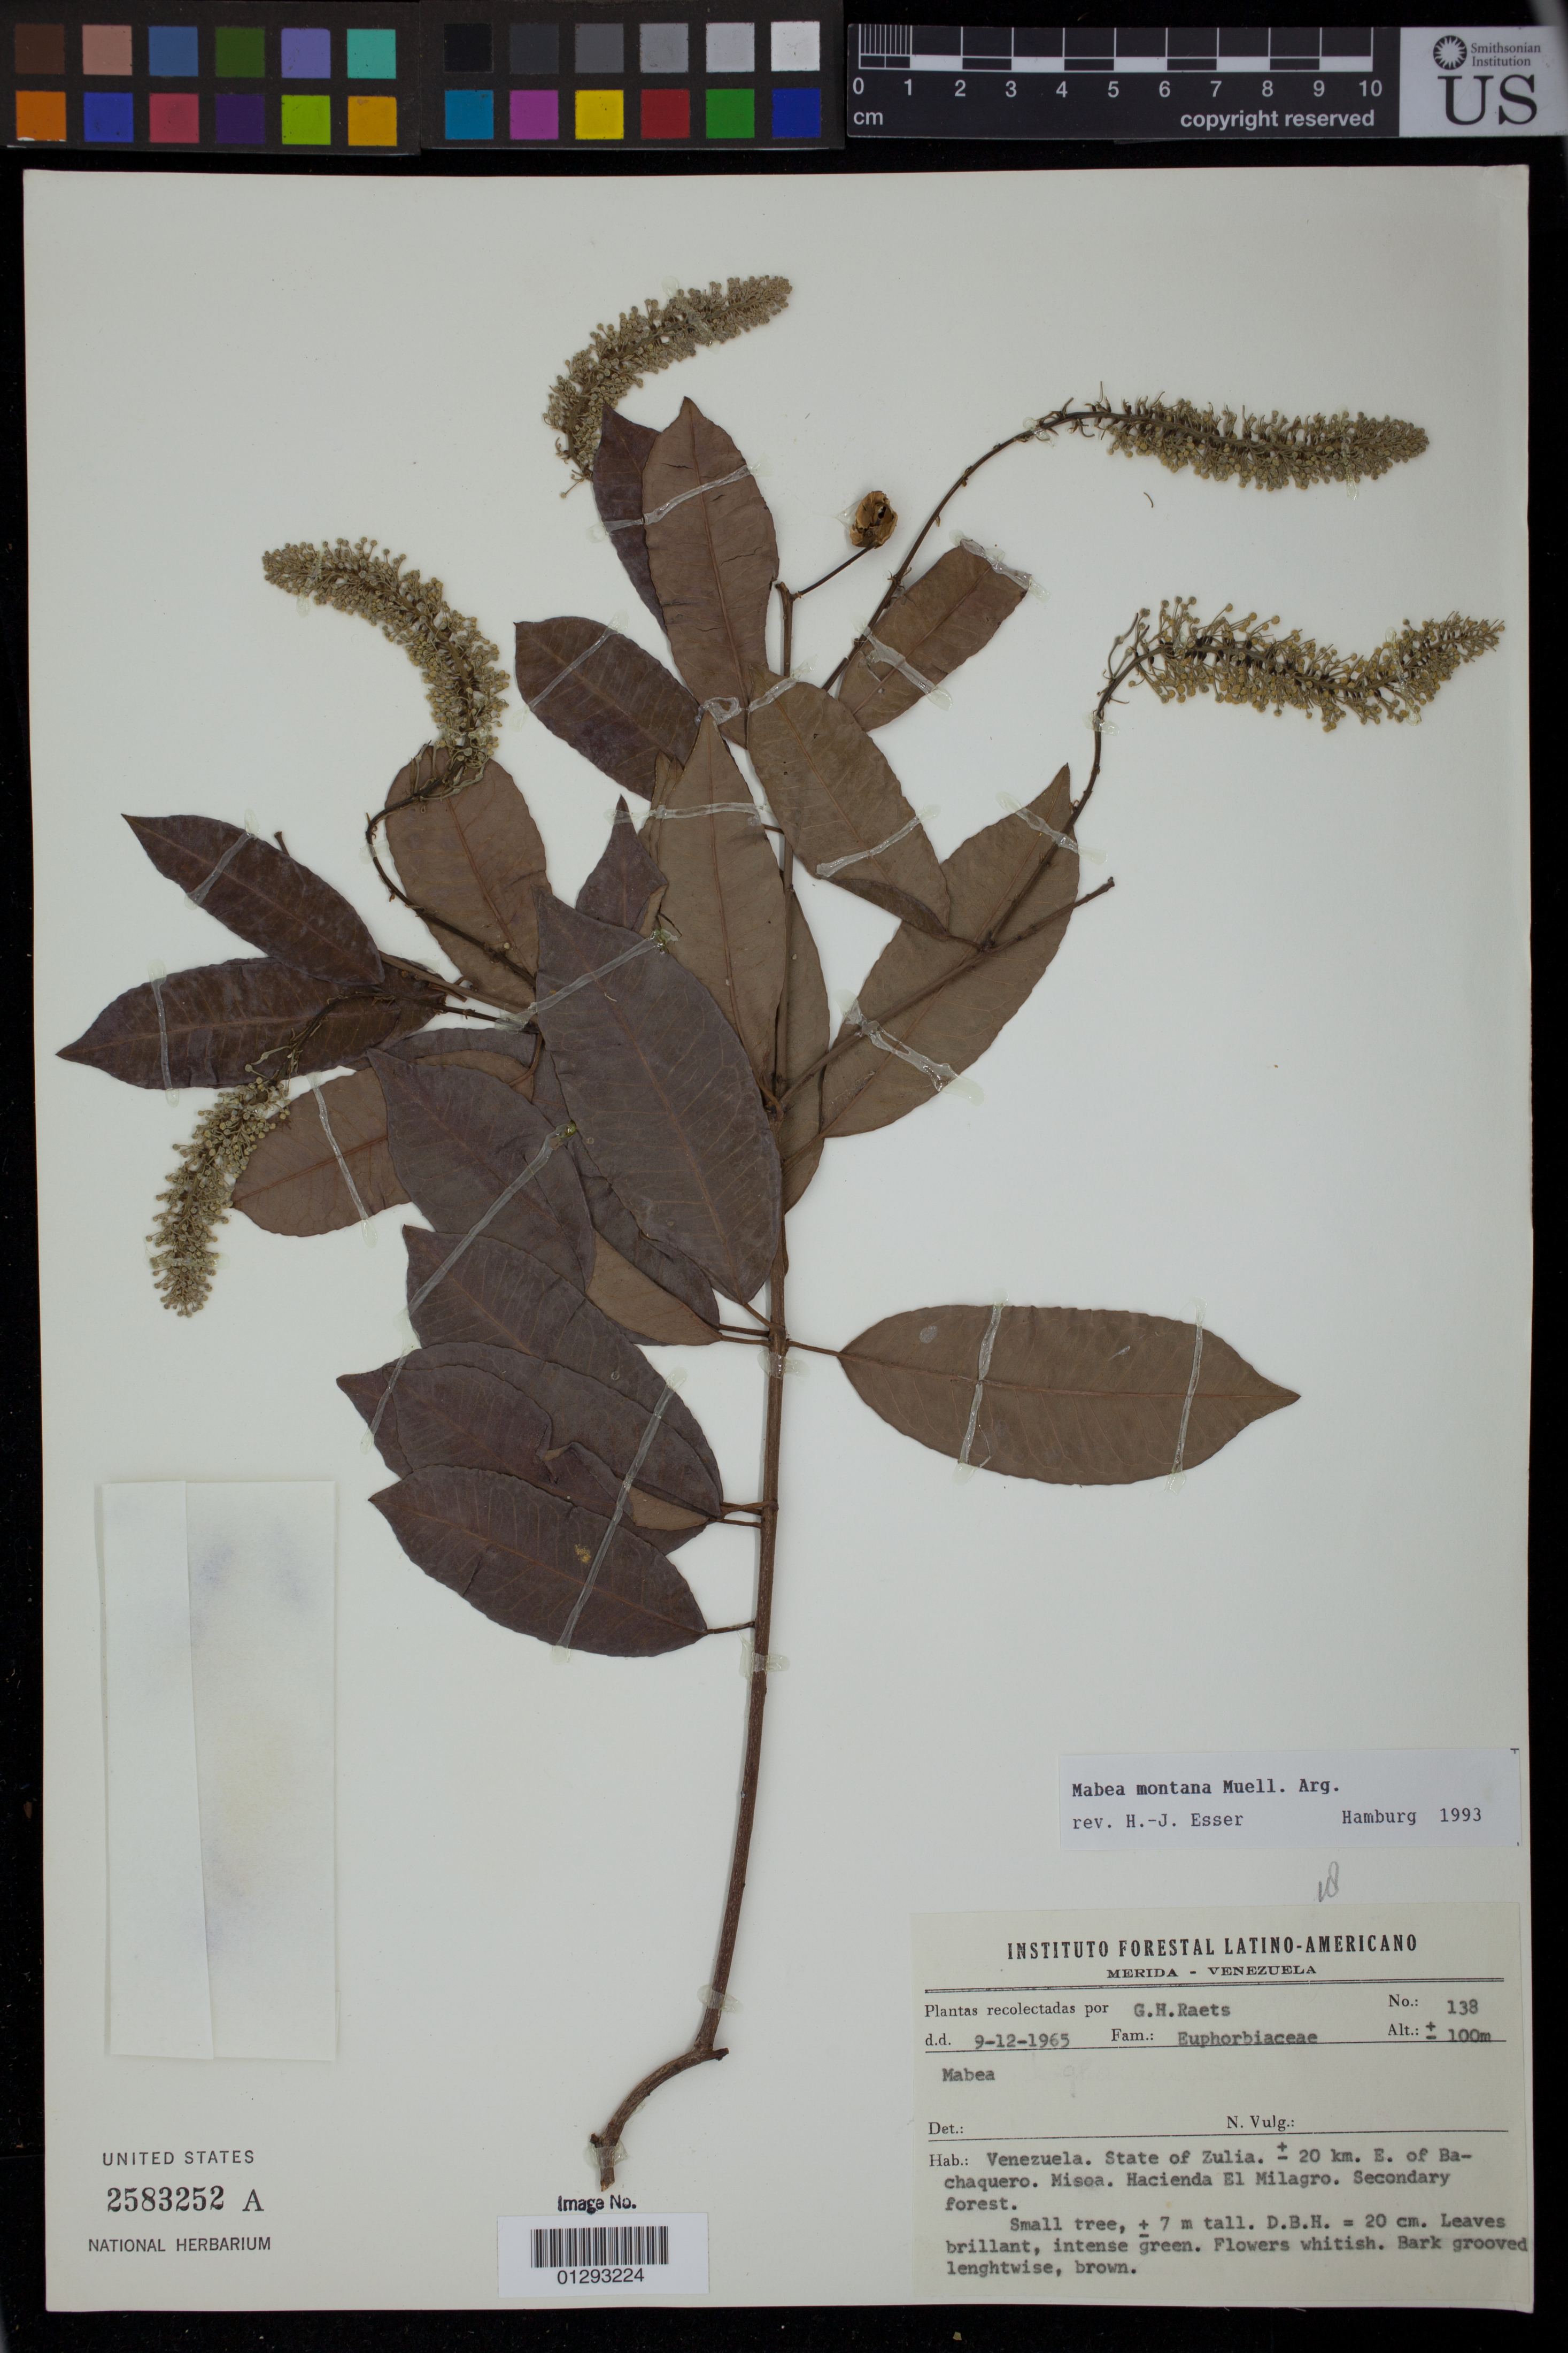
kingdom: Plantae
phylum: Tracheophyta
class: Magnoliopsida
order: Malpighiales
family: Euphorbiaceae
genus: Mabea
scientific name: Mabea montana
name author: Müll. Arg.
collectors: G. Raets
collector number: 138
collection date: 1965-09-12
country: Venezuela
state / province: Zulia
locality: ± 20 km. E. of Bachaquero. Misoa. Hacienda El Milagro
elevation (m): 100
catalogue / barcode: US 2583252A